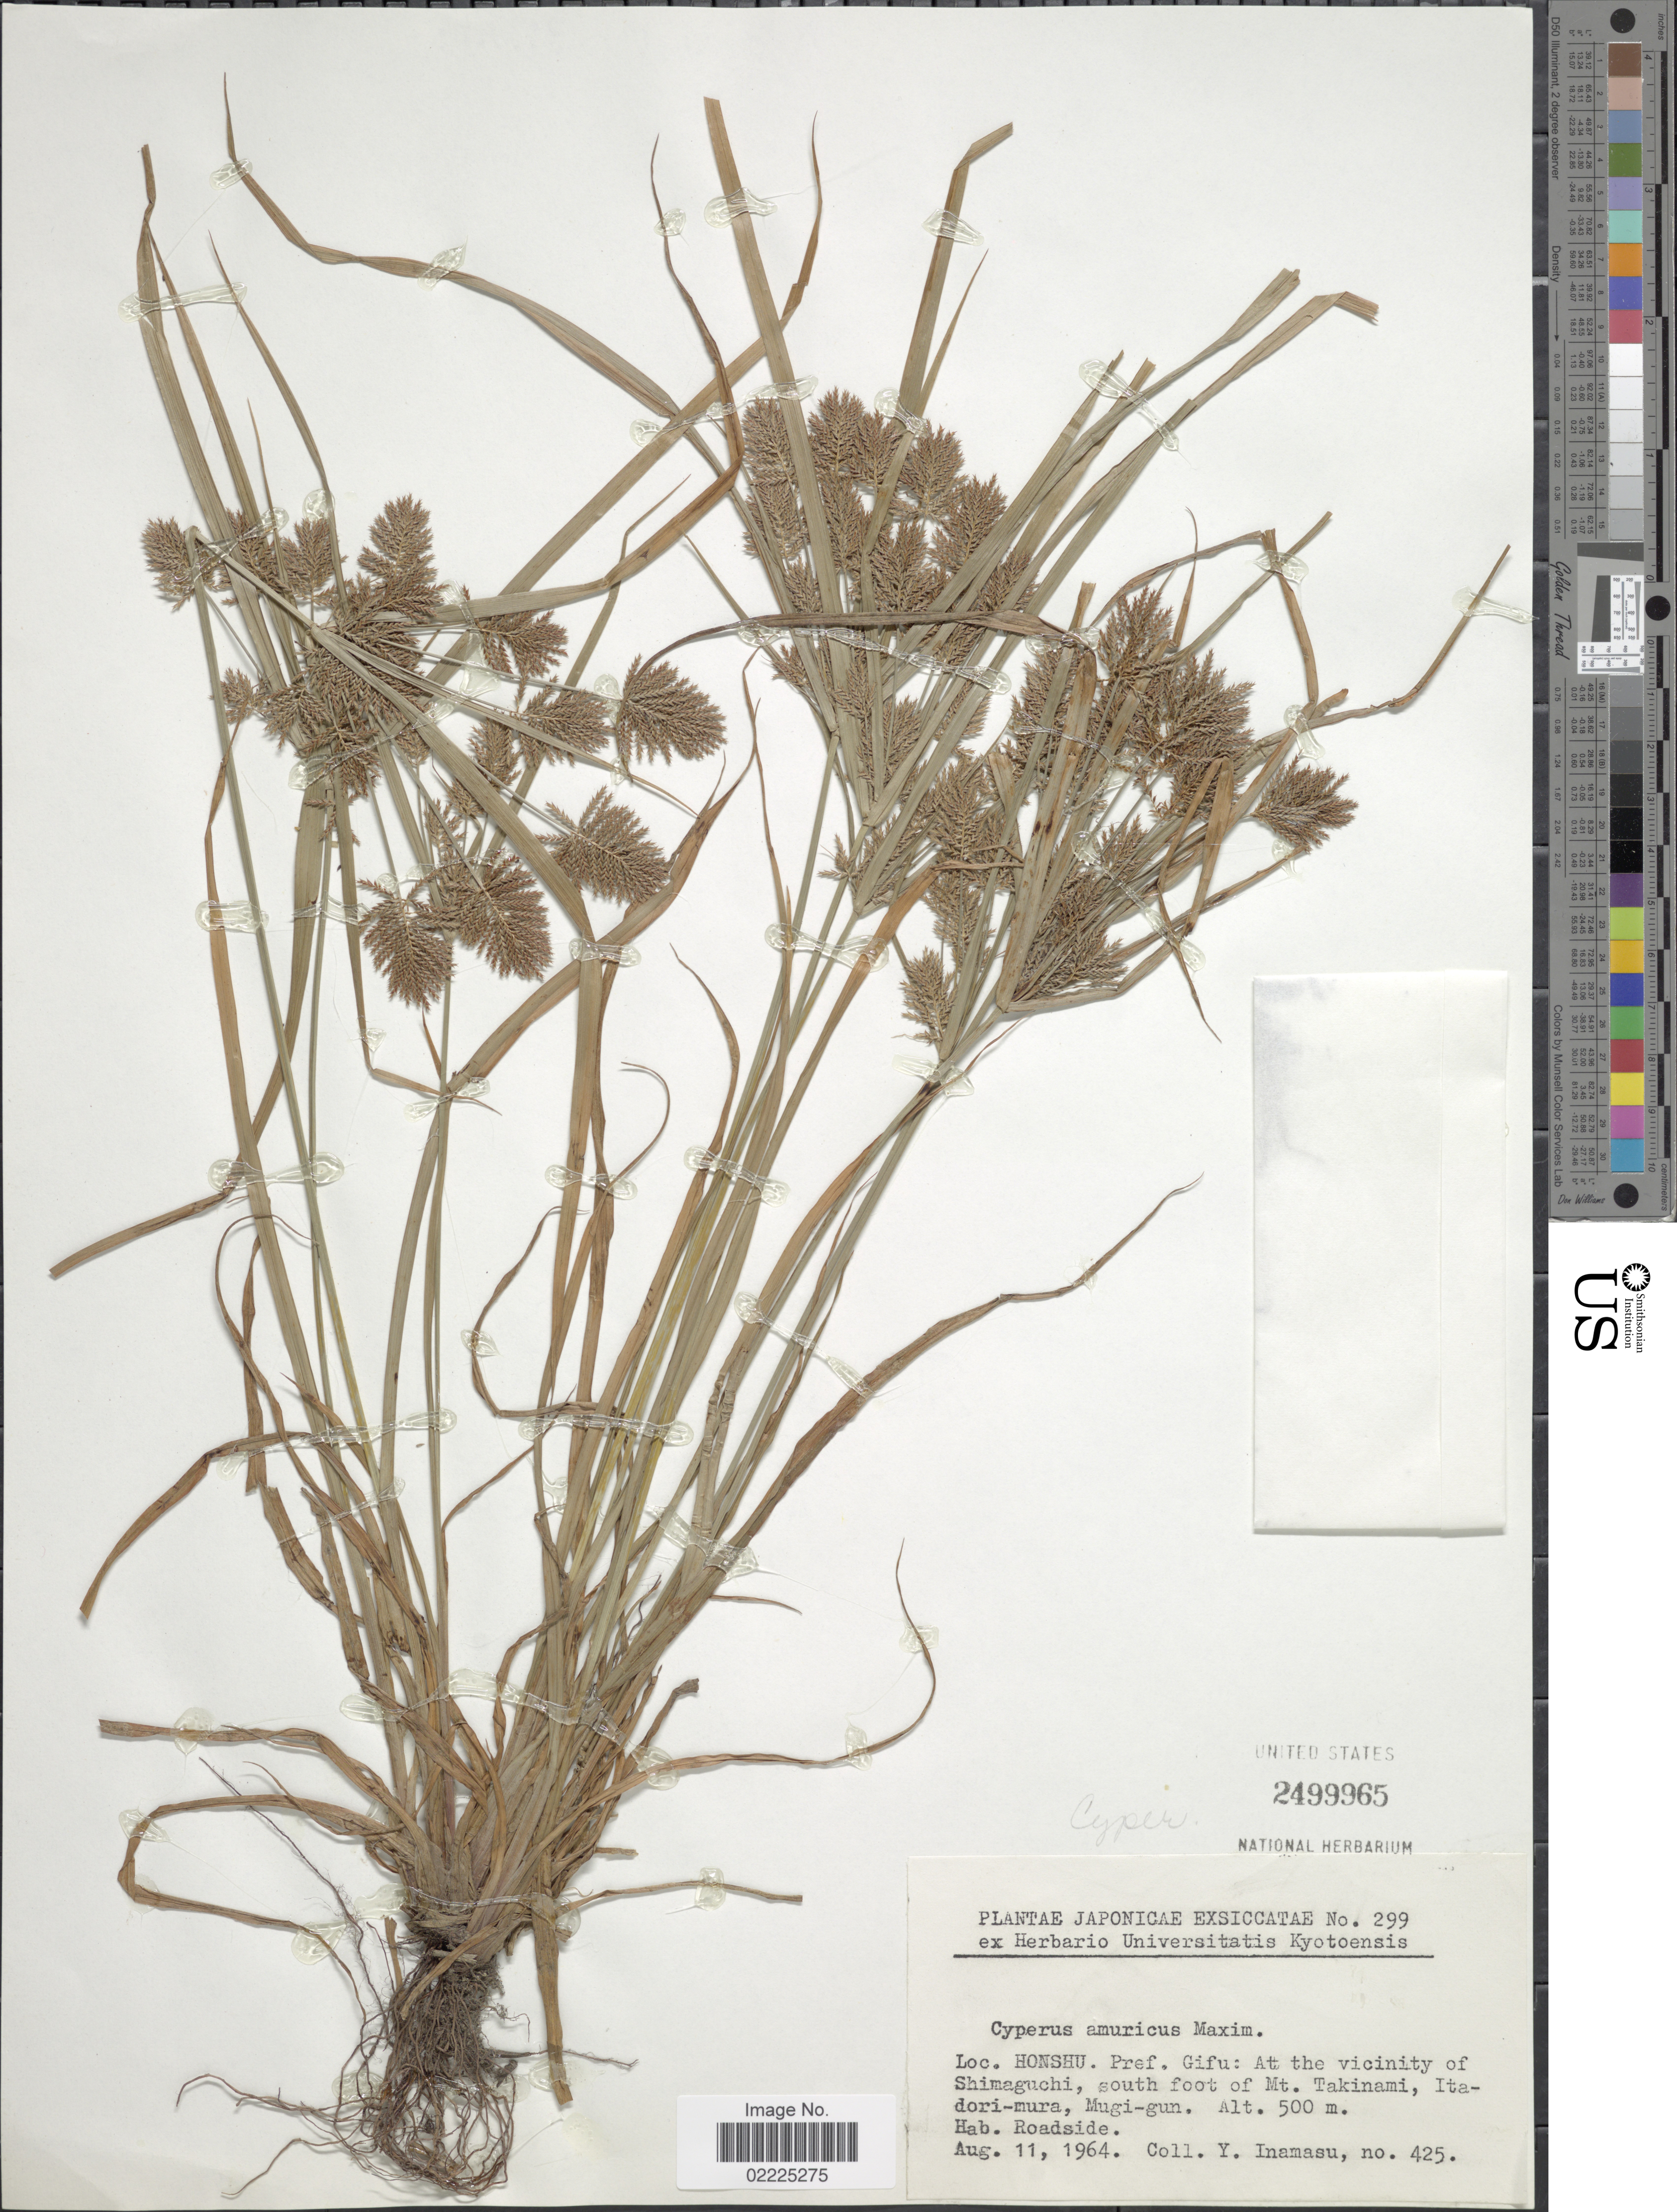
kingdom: Plantae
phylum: Tracheophyta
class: Liliopsida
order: Poales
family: Cyperaceae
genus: Cyperus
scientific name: Cyperus amuricus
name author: Maxim.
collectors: Y. Inamasu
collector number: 425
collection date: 1964-08-11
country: Japan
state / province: Gihu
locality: Honshu. Pref. Gifu: at the vicinity of Shimaguchi, south foot of Mt. Takinami, Itadori-mura, Mugi-gun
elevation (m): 500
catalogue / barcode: US 2499965